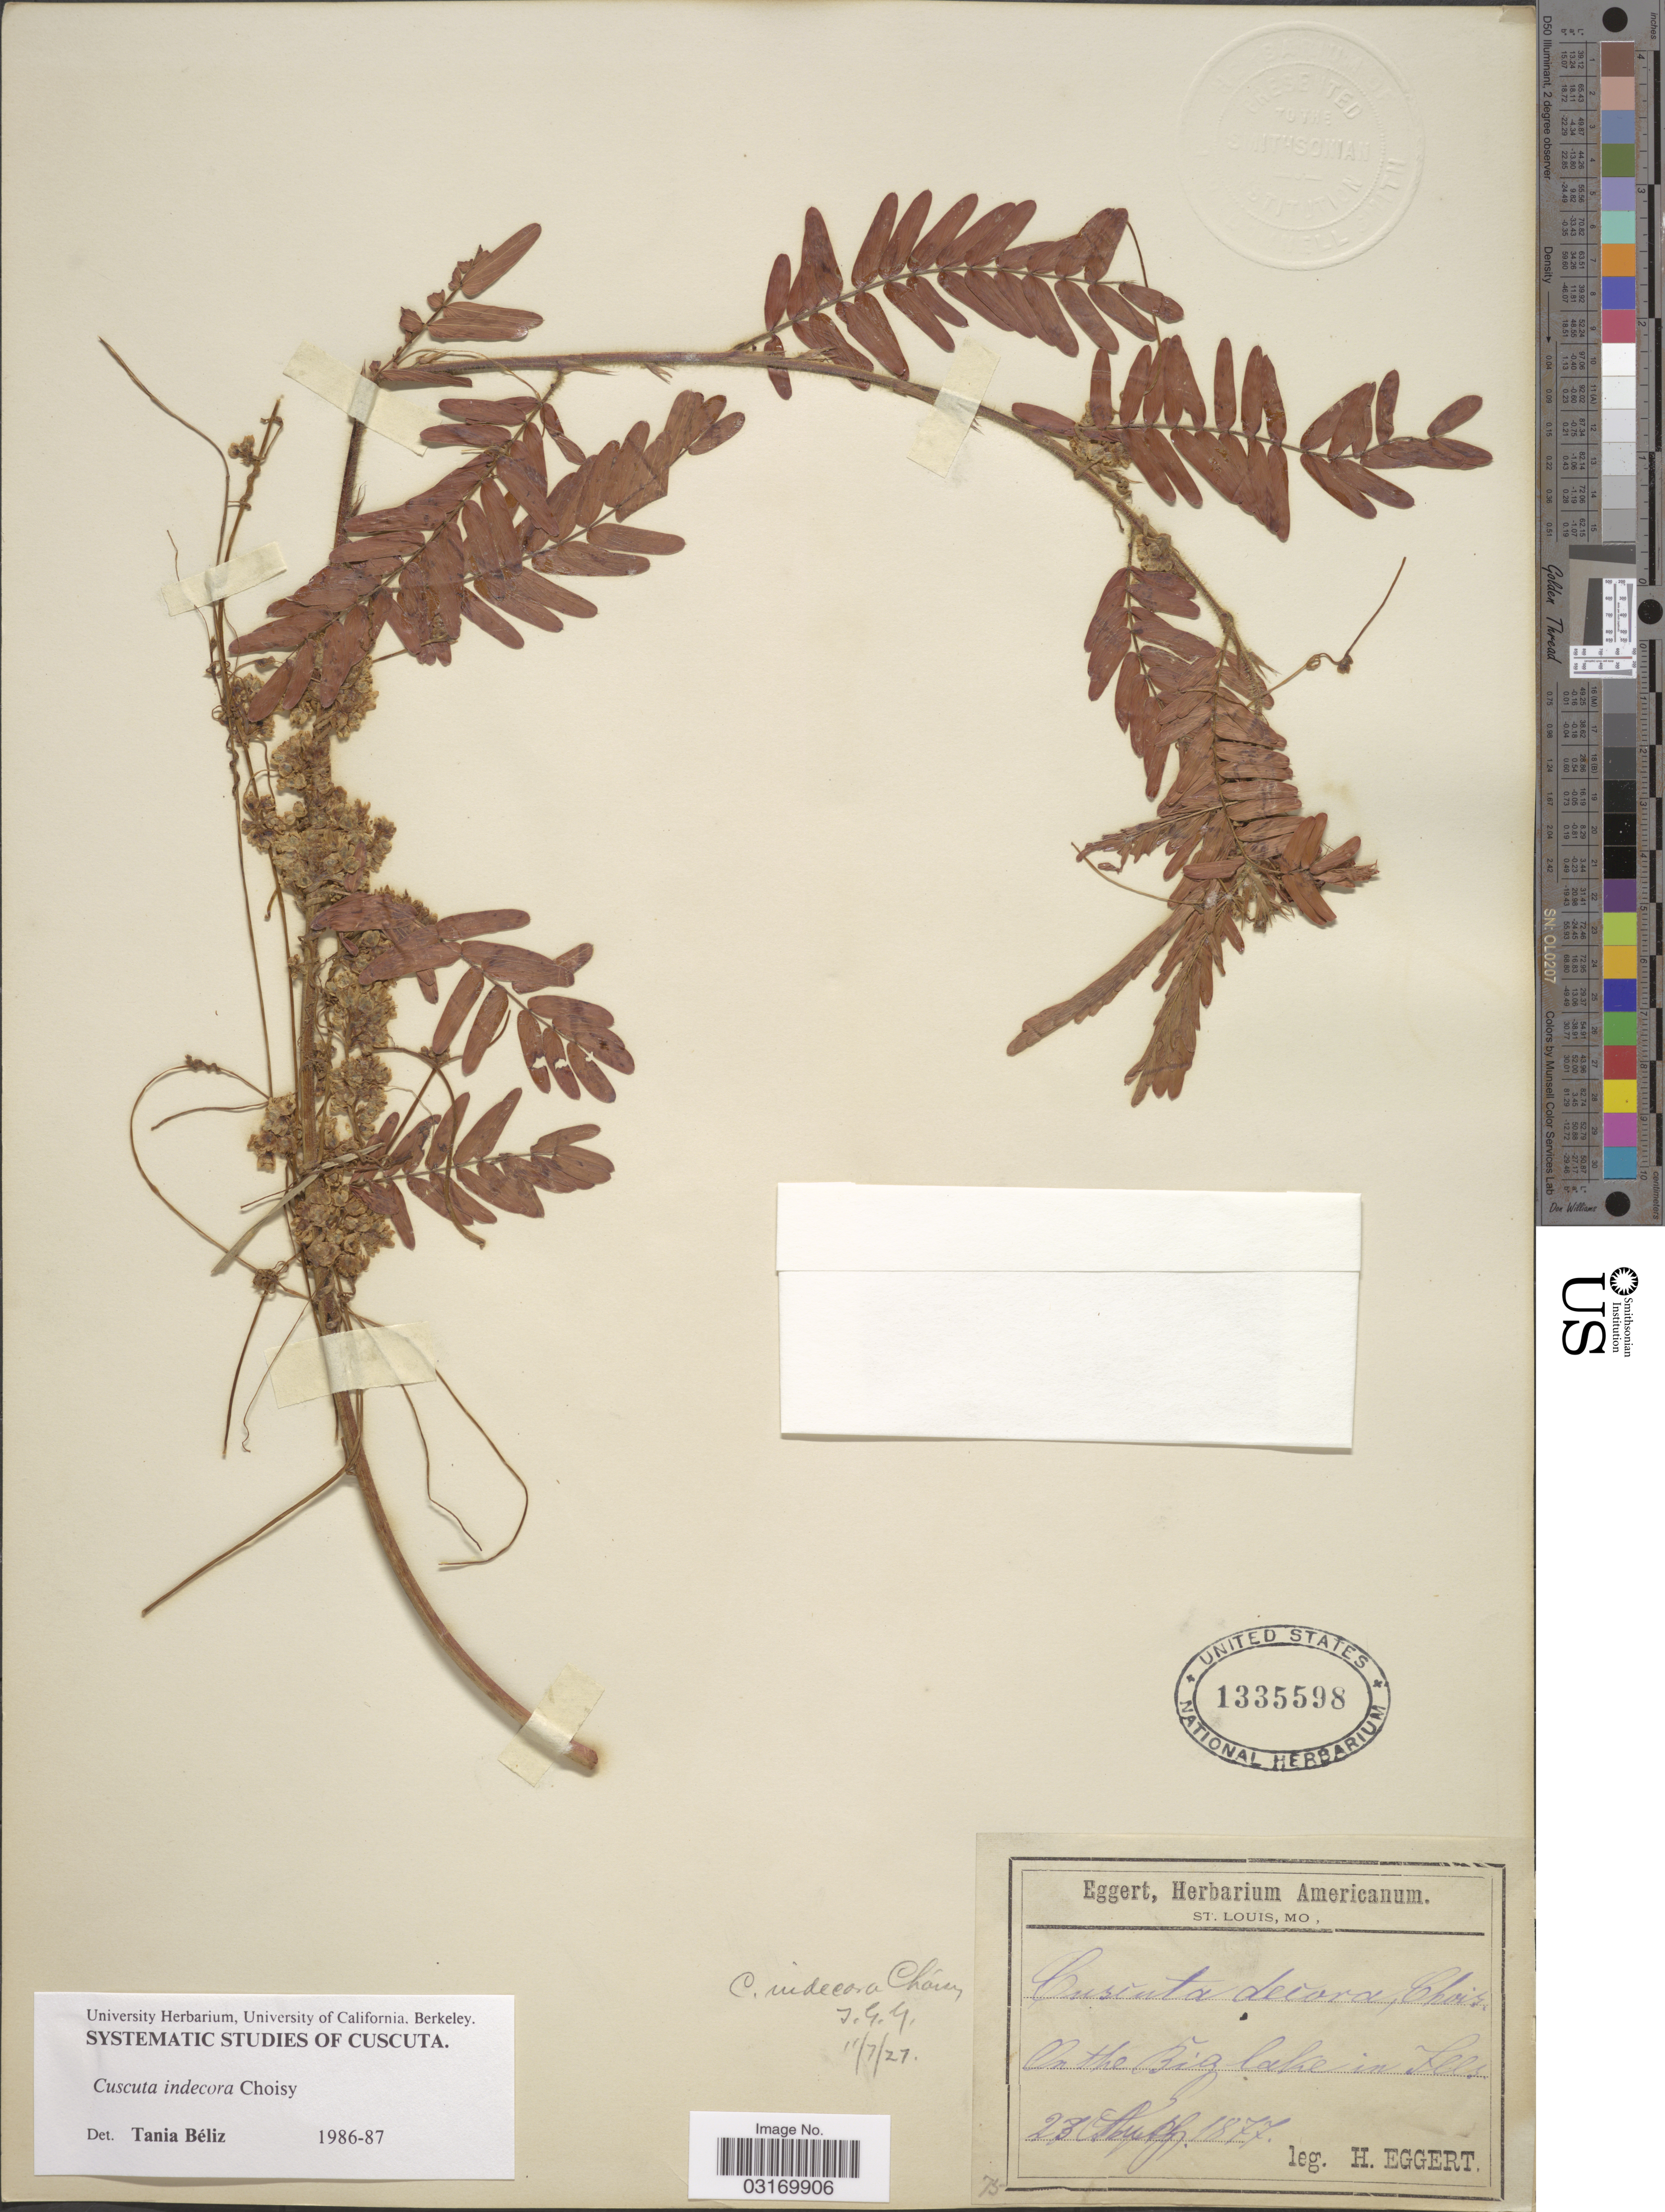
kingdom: Plantae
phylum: Tracheophyta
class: Magnoliopsida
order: Solanales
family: Convolvulaceae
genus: Cuscuta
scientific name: Cuscuta indecora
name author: Choisy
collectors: H. Eggert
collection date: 1877-08-28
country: United States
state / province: Illinois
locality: On the Big Lake in Ills.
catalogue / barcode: US 1335598